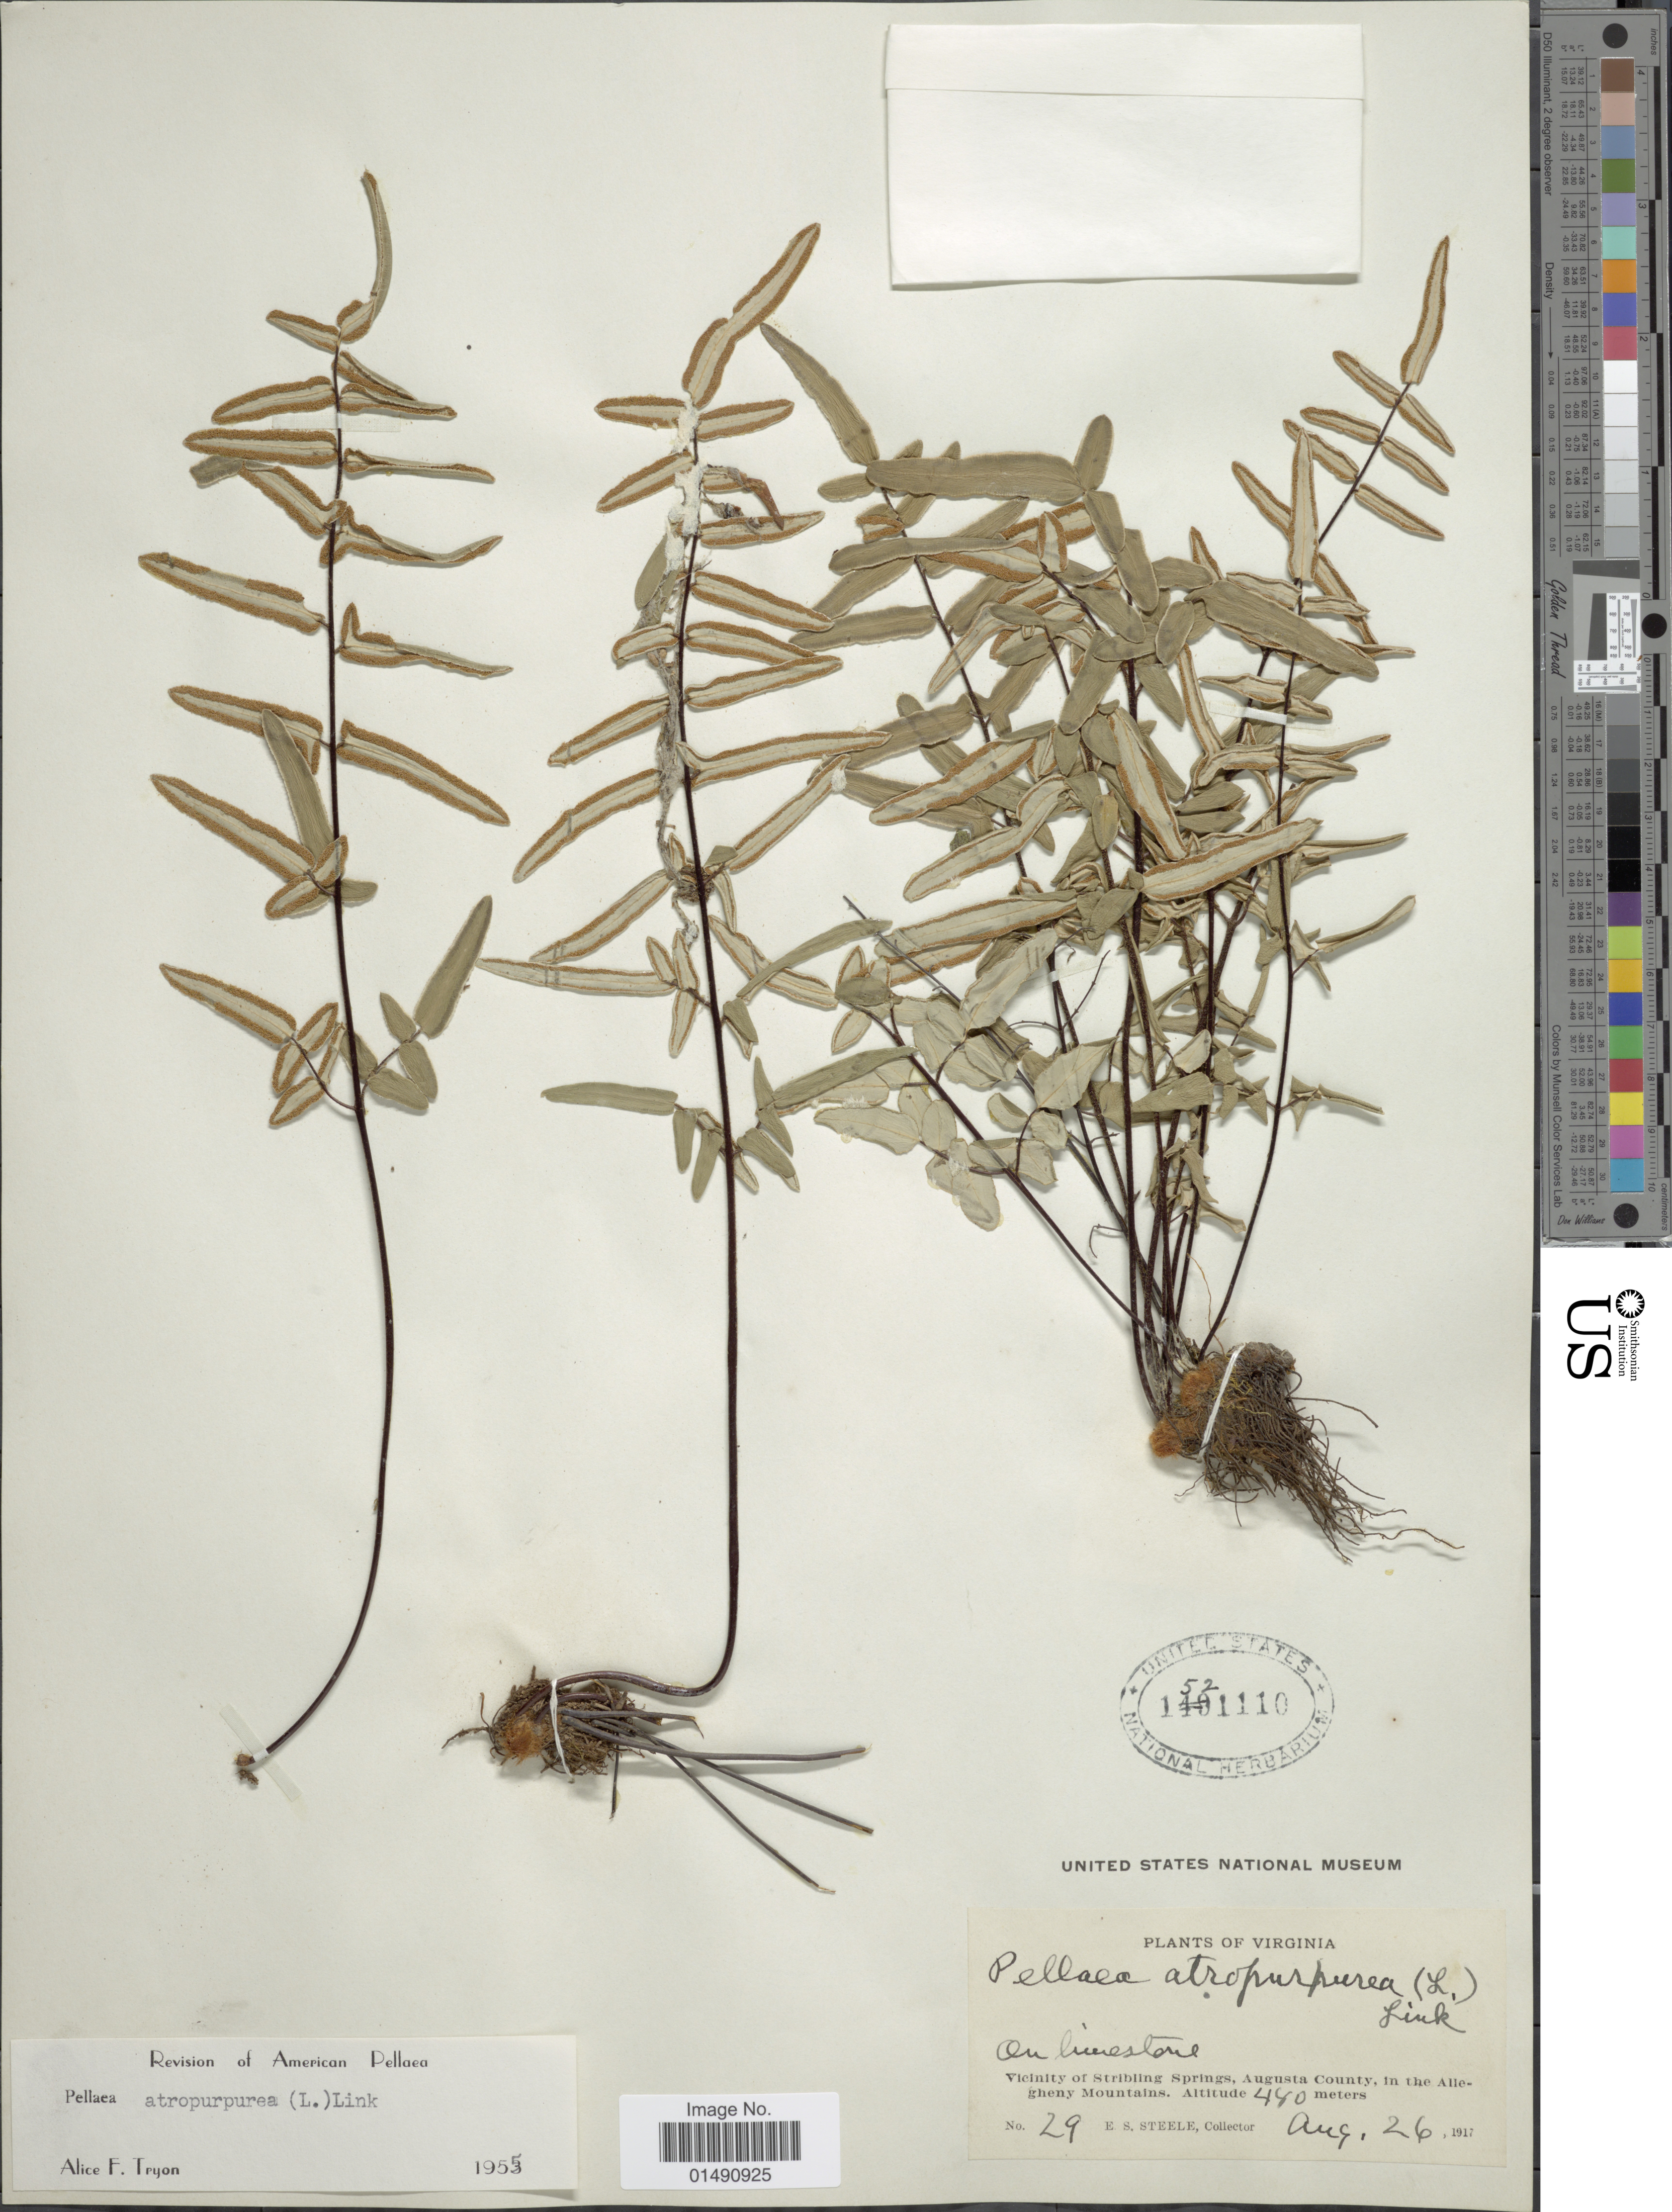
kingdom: Plantae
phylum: Tracheophyta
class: Polypodiopsida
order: Polypodiales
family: Pteridaceae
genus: Pellaea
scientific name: Pellaea atropurpurea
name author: (L.) Link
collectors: E. Steele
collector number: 29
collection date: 1917-08-26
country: United States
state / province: Virginia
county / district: Augusta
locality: Vicinity of Stribling Springs, Augusta County, in the Allegheny Mountains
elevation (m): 440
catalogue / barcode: US 1521110